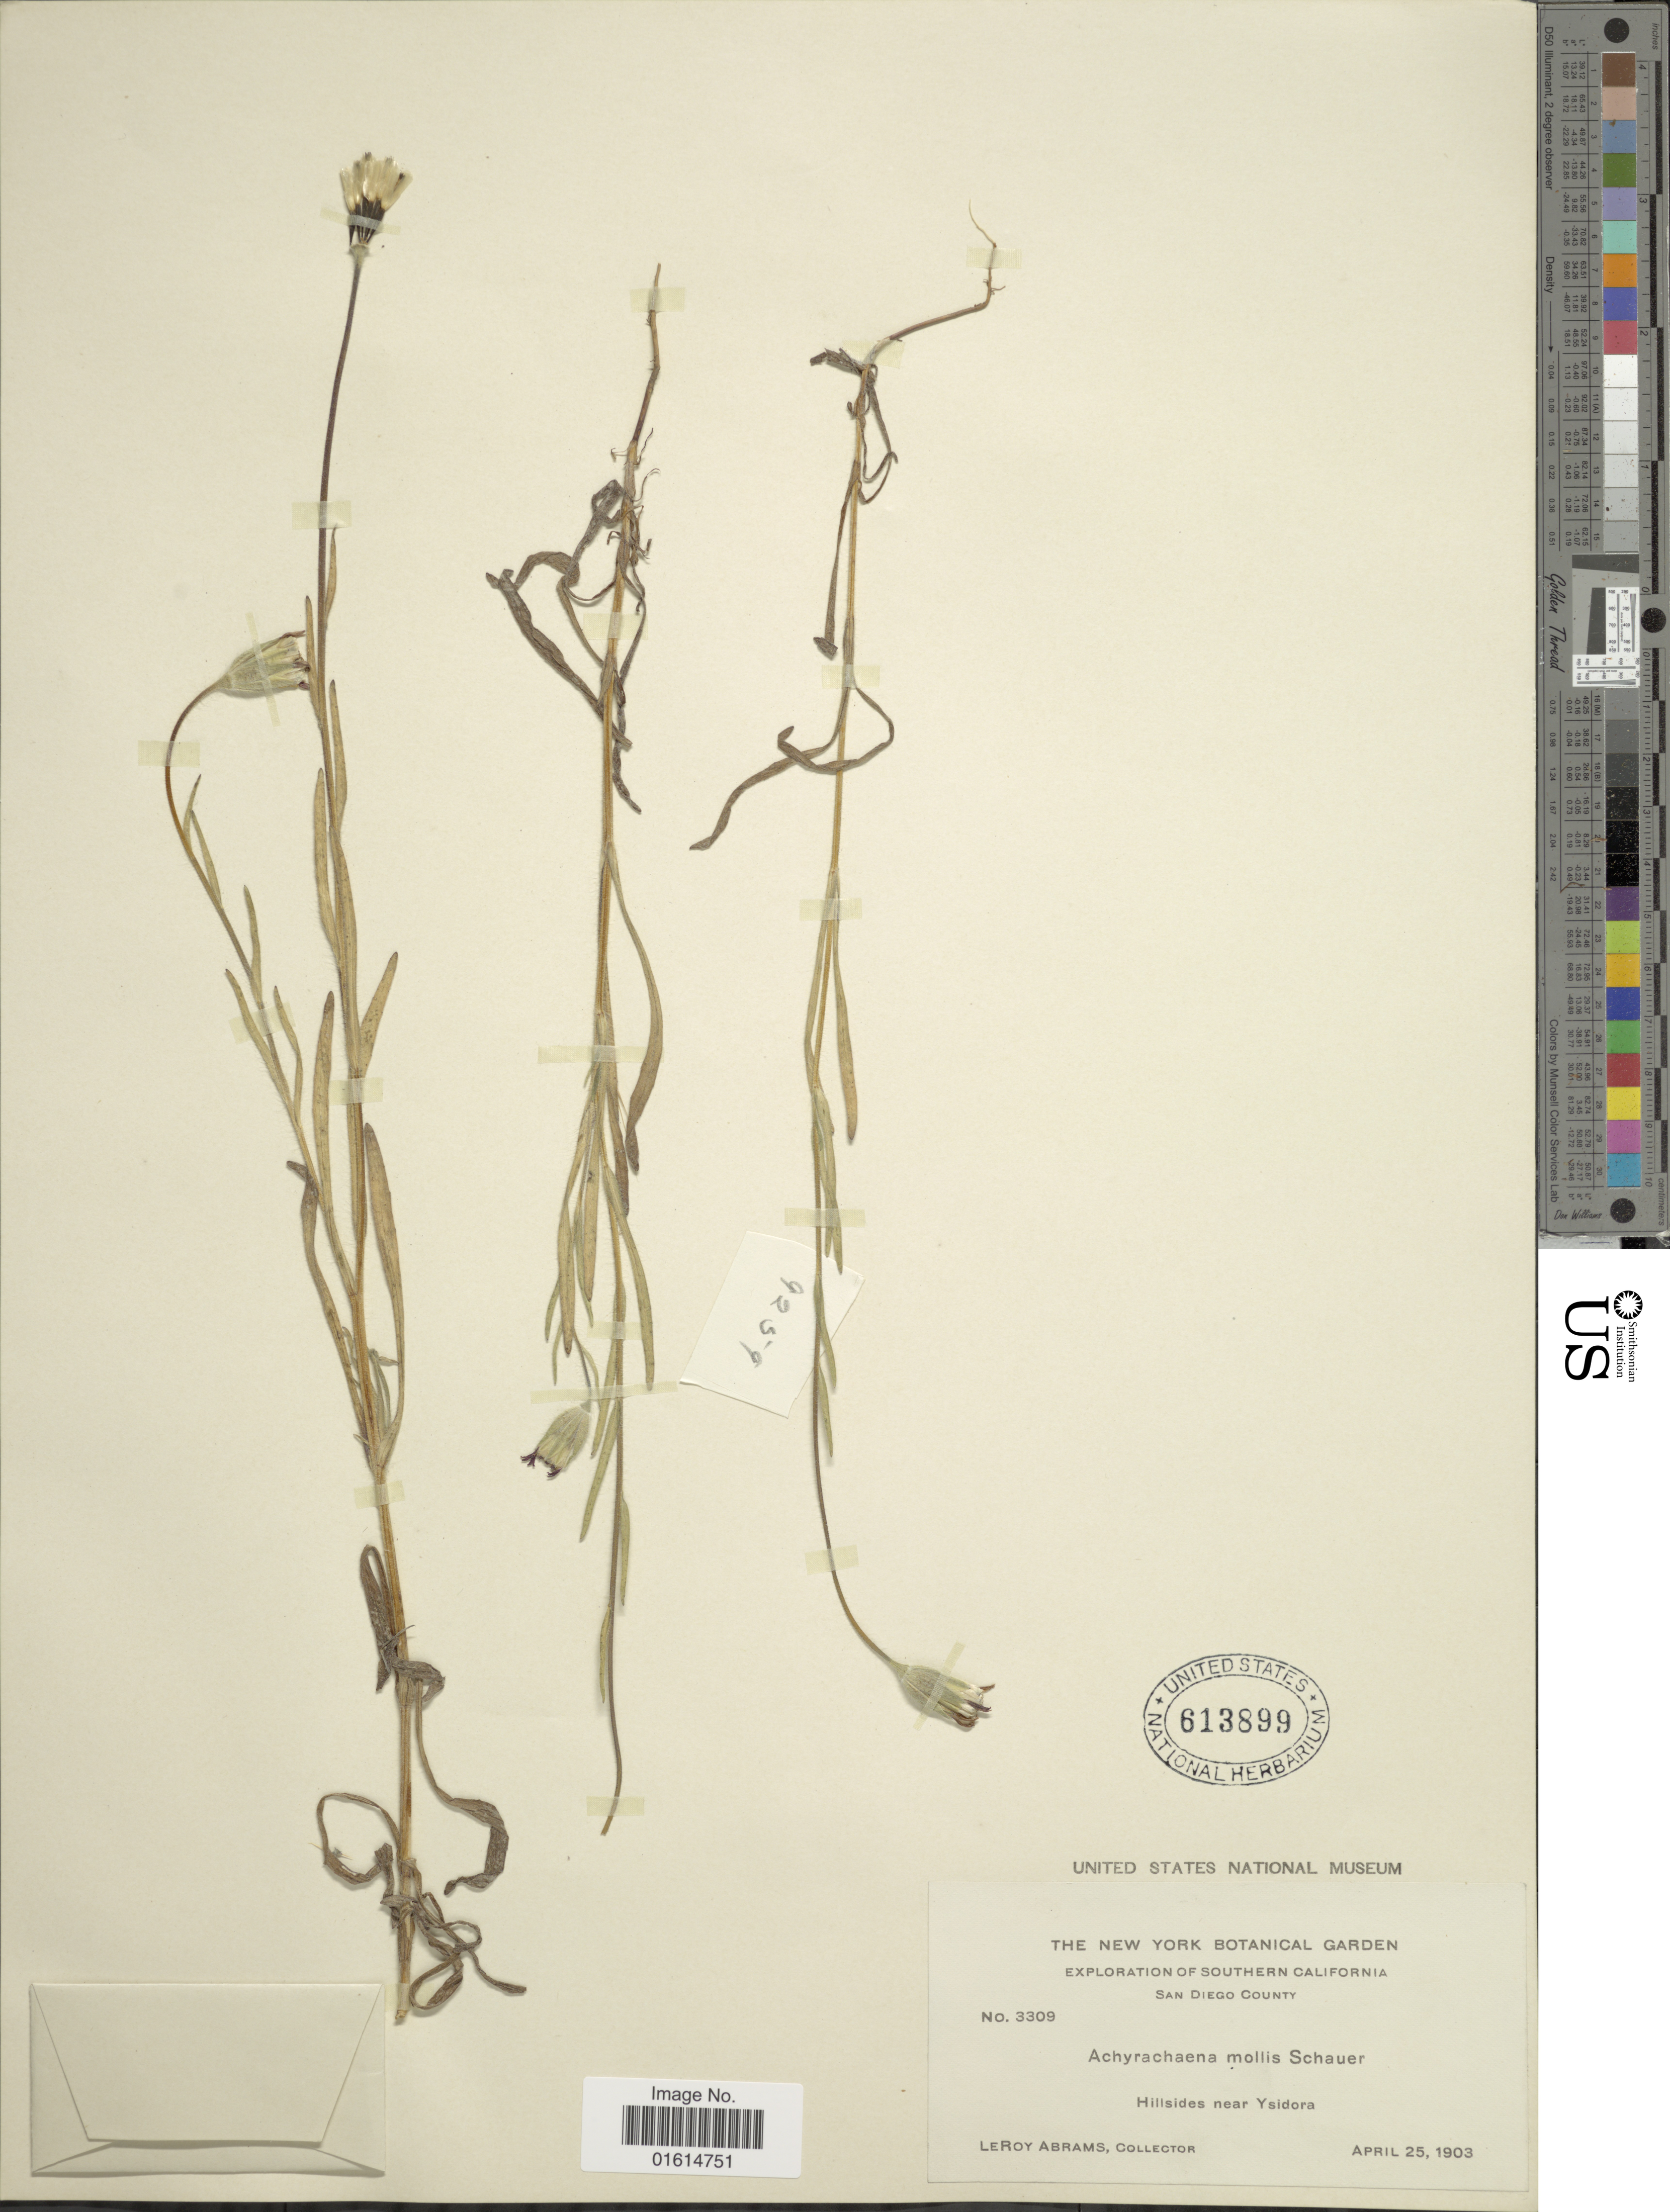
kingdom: Plantae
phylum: Tracheophyta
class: Magnoliopsida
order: Asterales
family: Asteraceae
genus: Achyrachaena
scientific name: Achyrachaena mollis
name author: Schauer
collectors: L. Abrams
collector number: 3309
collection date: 1903-04-25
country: United States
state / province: California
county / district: San Diego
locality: Southern California, San Diego County, Hillsides near Ysidora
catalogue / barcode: US 613899